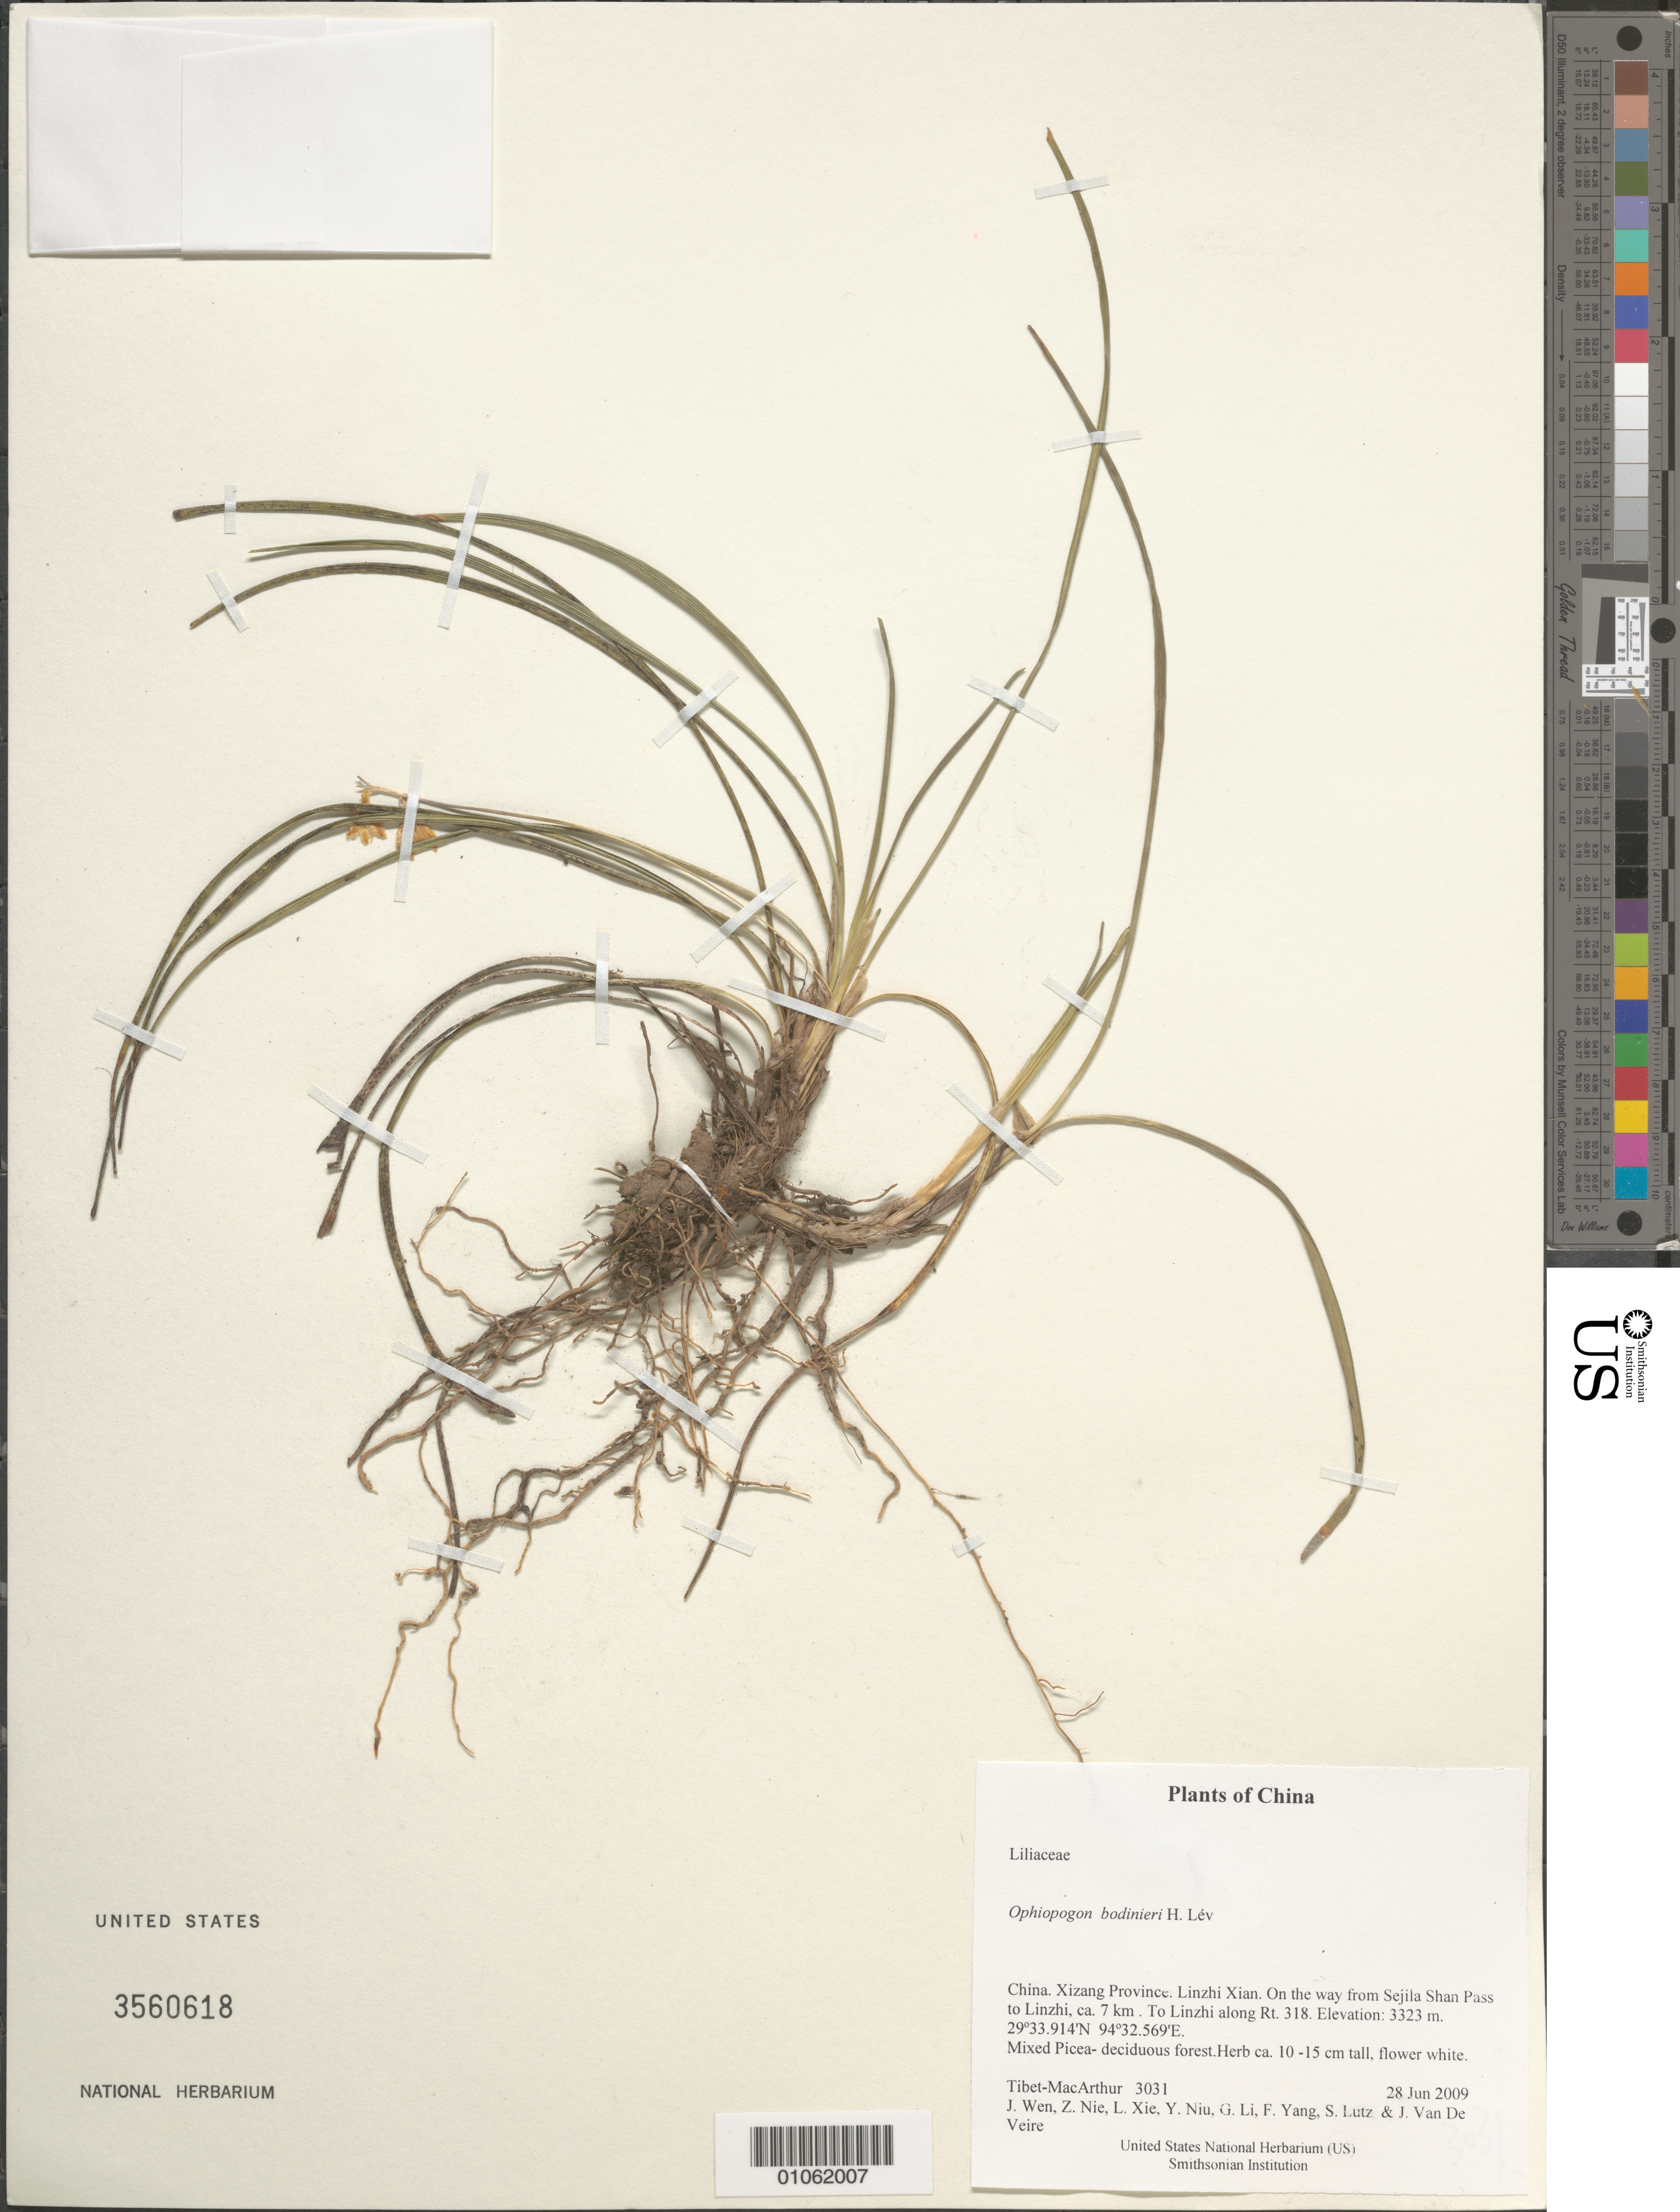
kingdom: Plantae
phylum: Tracheophyta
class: Liliopsida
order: Asparagales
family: Asparagaceae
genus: Ophiopogon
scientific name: Ophiopogon bodinieri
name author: H. Lév.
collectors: Tibet-MacArthur, J. Wen, Z. Nie, L. Xie, Y. Niu, G. Li, F. Yang, S. Lutz & J. Van De Veire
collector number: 3031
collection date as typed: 28 Jun 2009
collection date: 2009-06-28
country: China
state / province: Xizang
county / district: Linzhi Xian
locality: On the way from Sejila Shan Pass to Linzhi, ca. 7 km . To Linzhi along Rt. 318.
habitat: Mixed Picea- deciduous forest.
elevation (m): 3323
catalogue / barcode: US 3560618